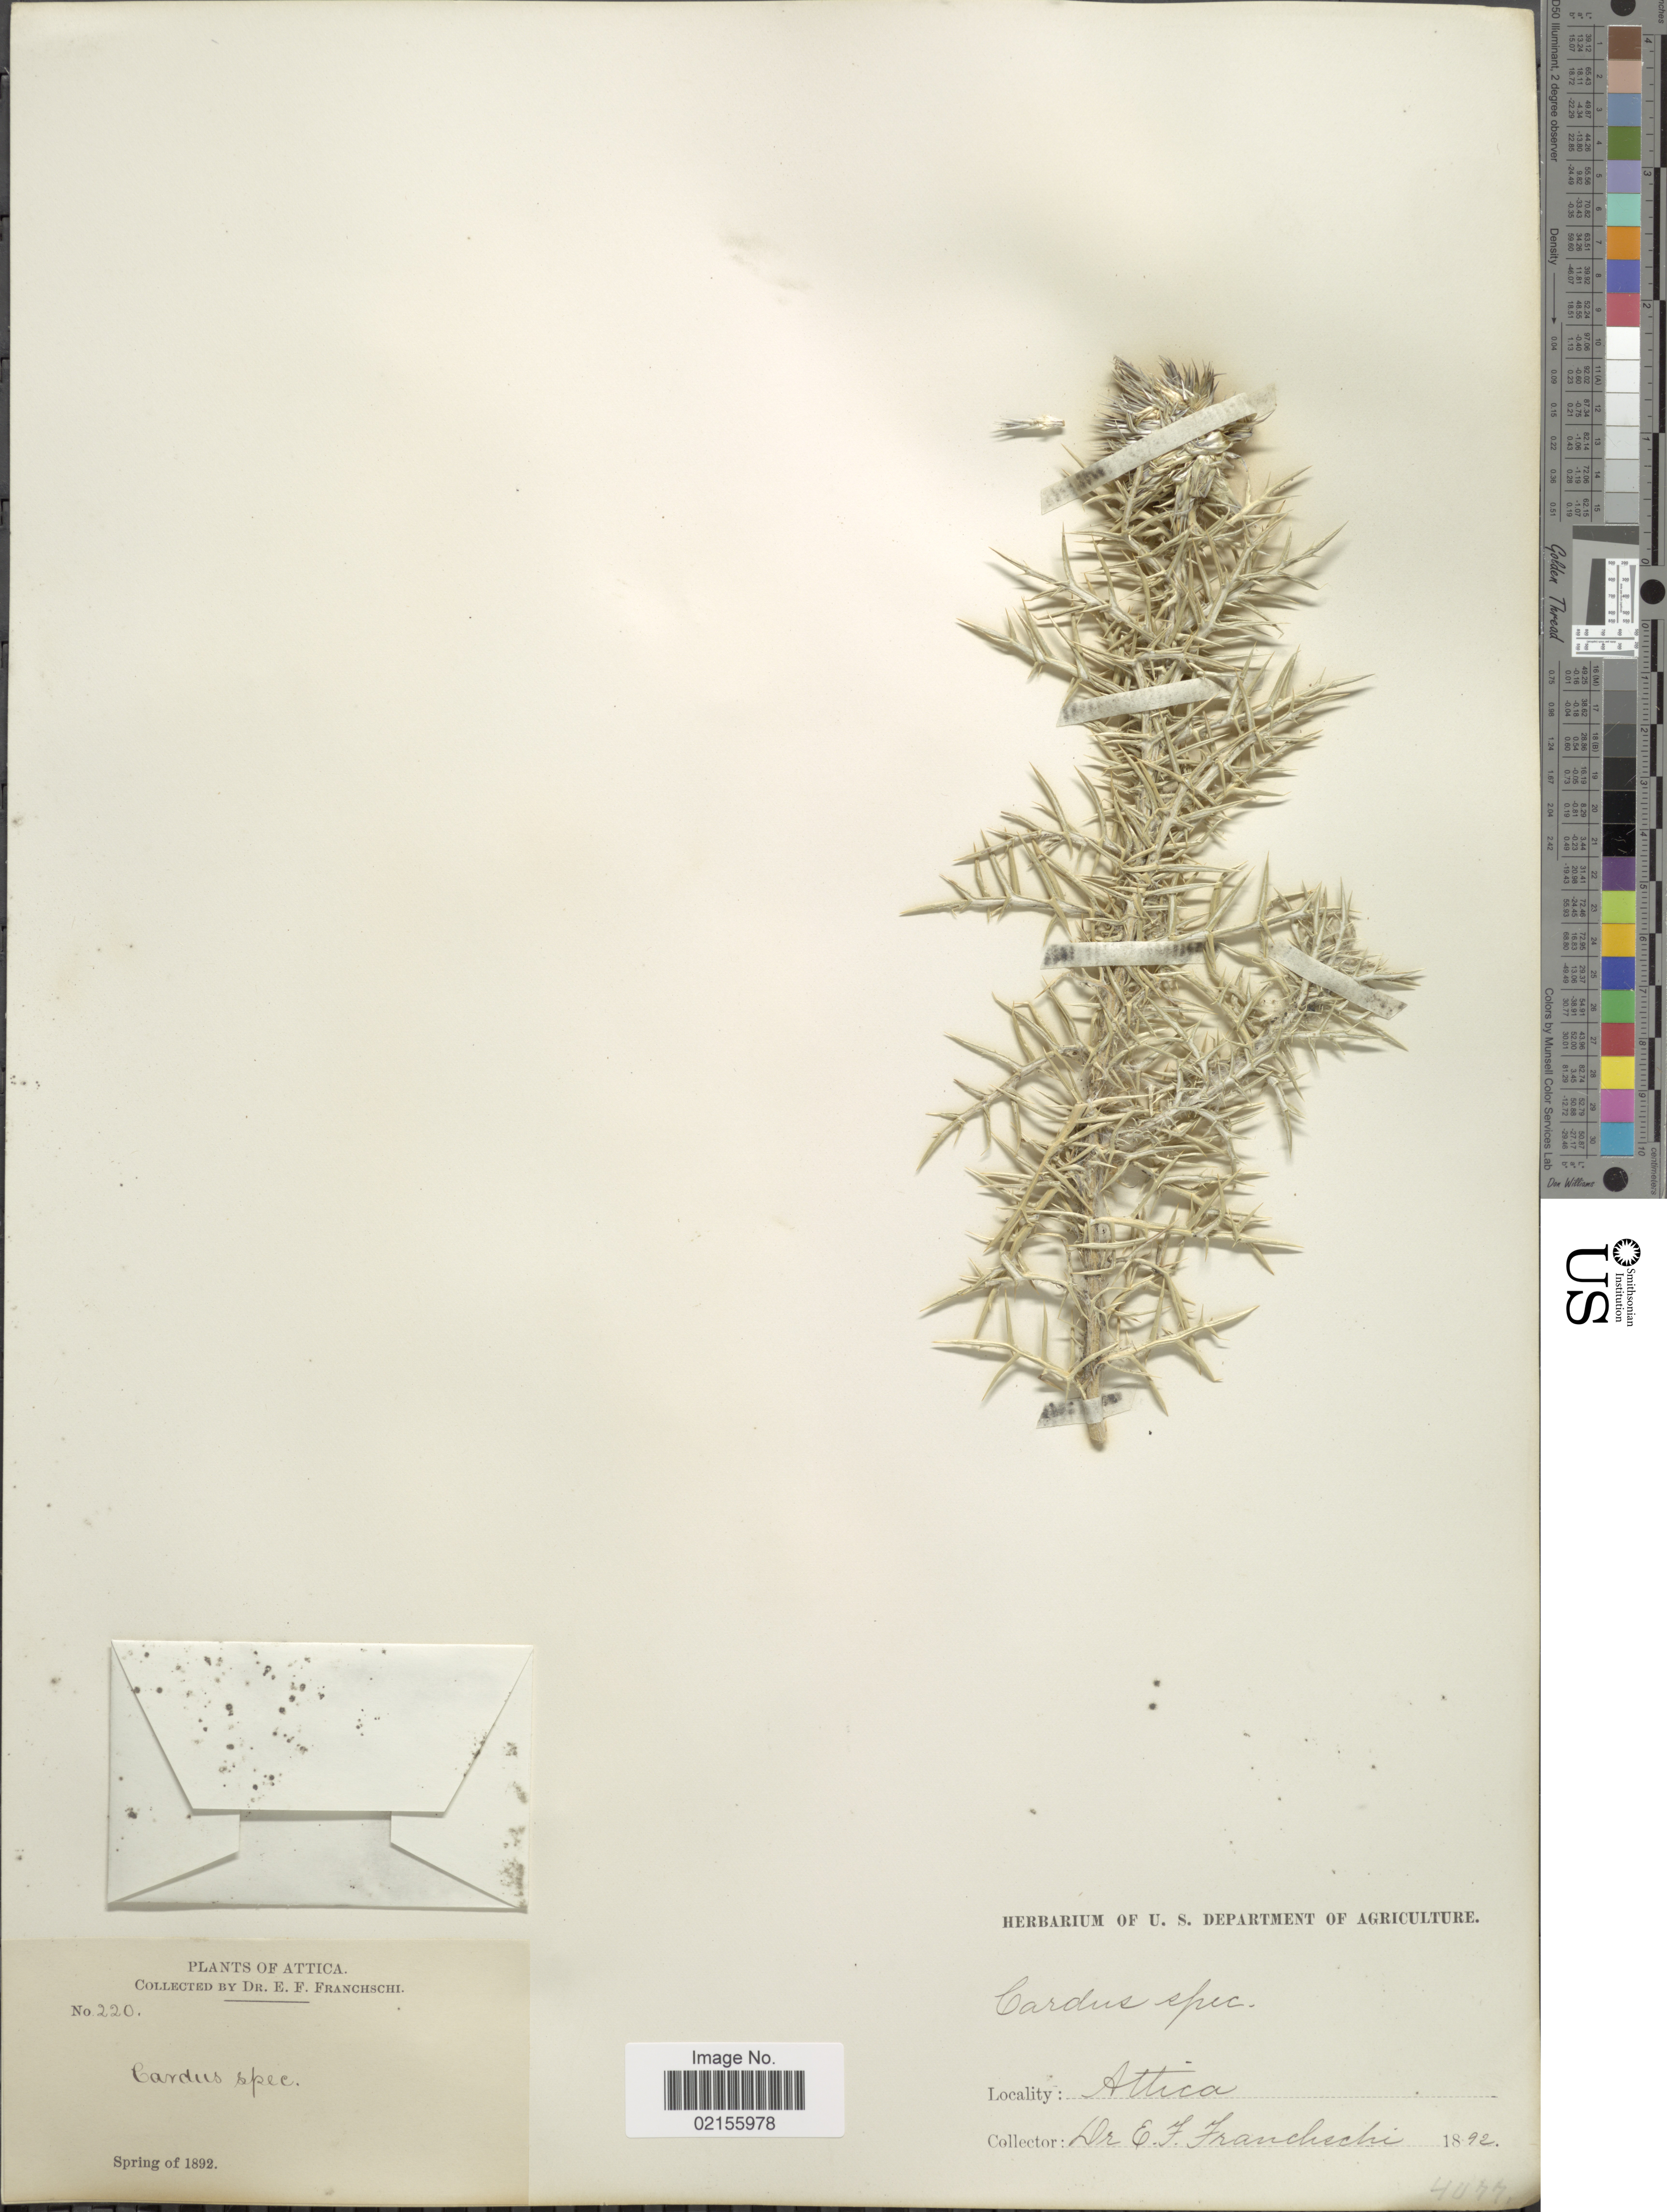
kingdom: Plantae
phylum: Tracheophyta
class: Magnoliopsida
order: Asterales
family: Asteraceae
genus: Carduus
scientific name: Carduus sp.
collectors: E. Franchschi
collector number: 220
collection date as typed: spring of 1892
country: Greece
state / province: Attica